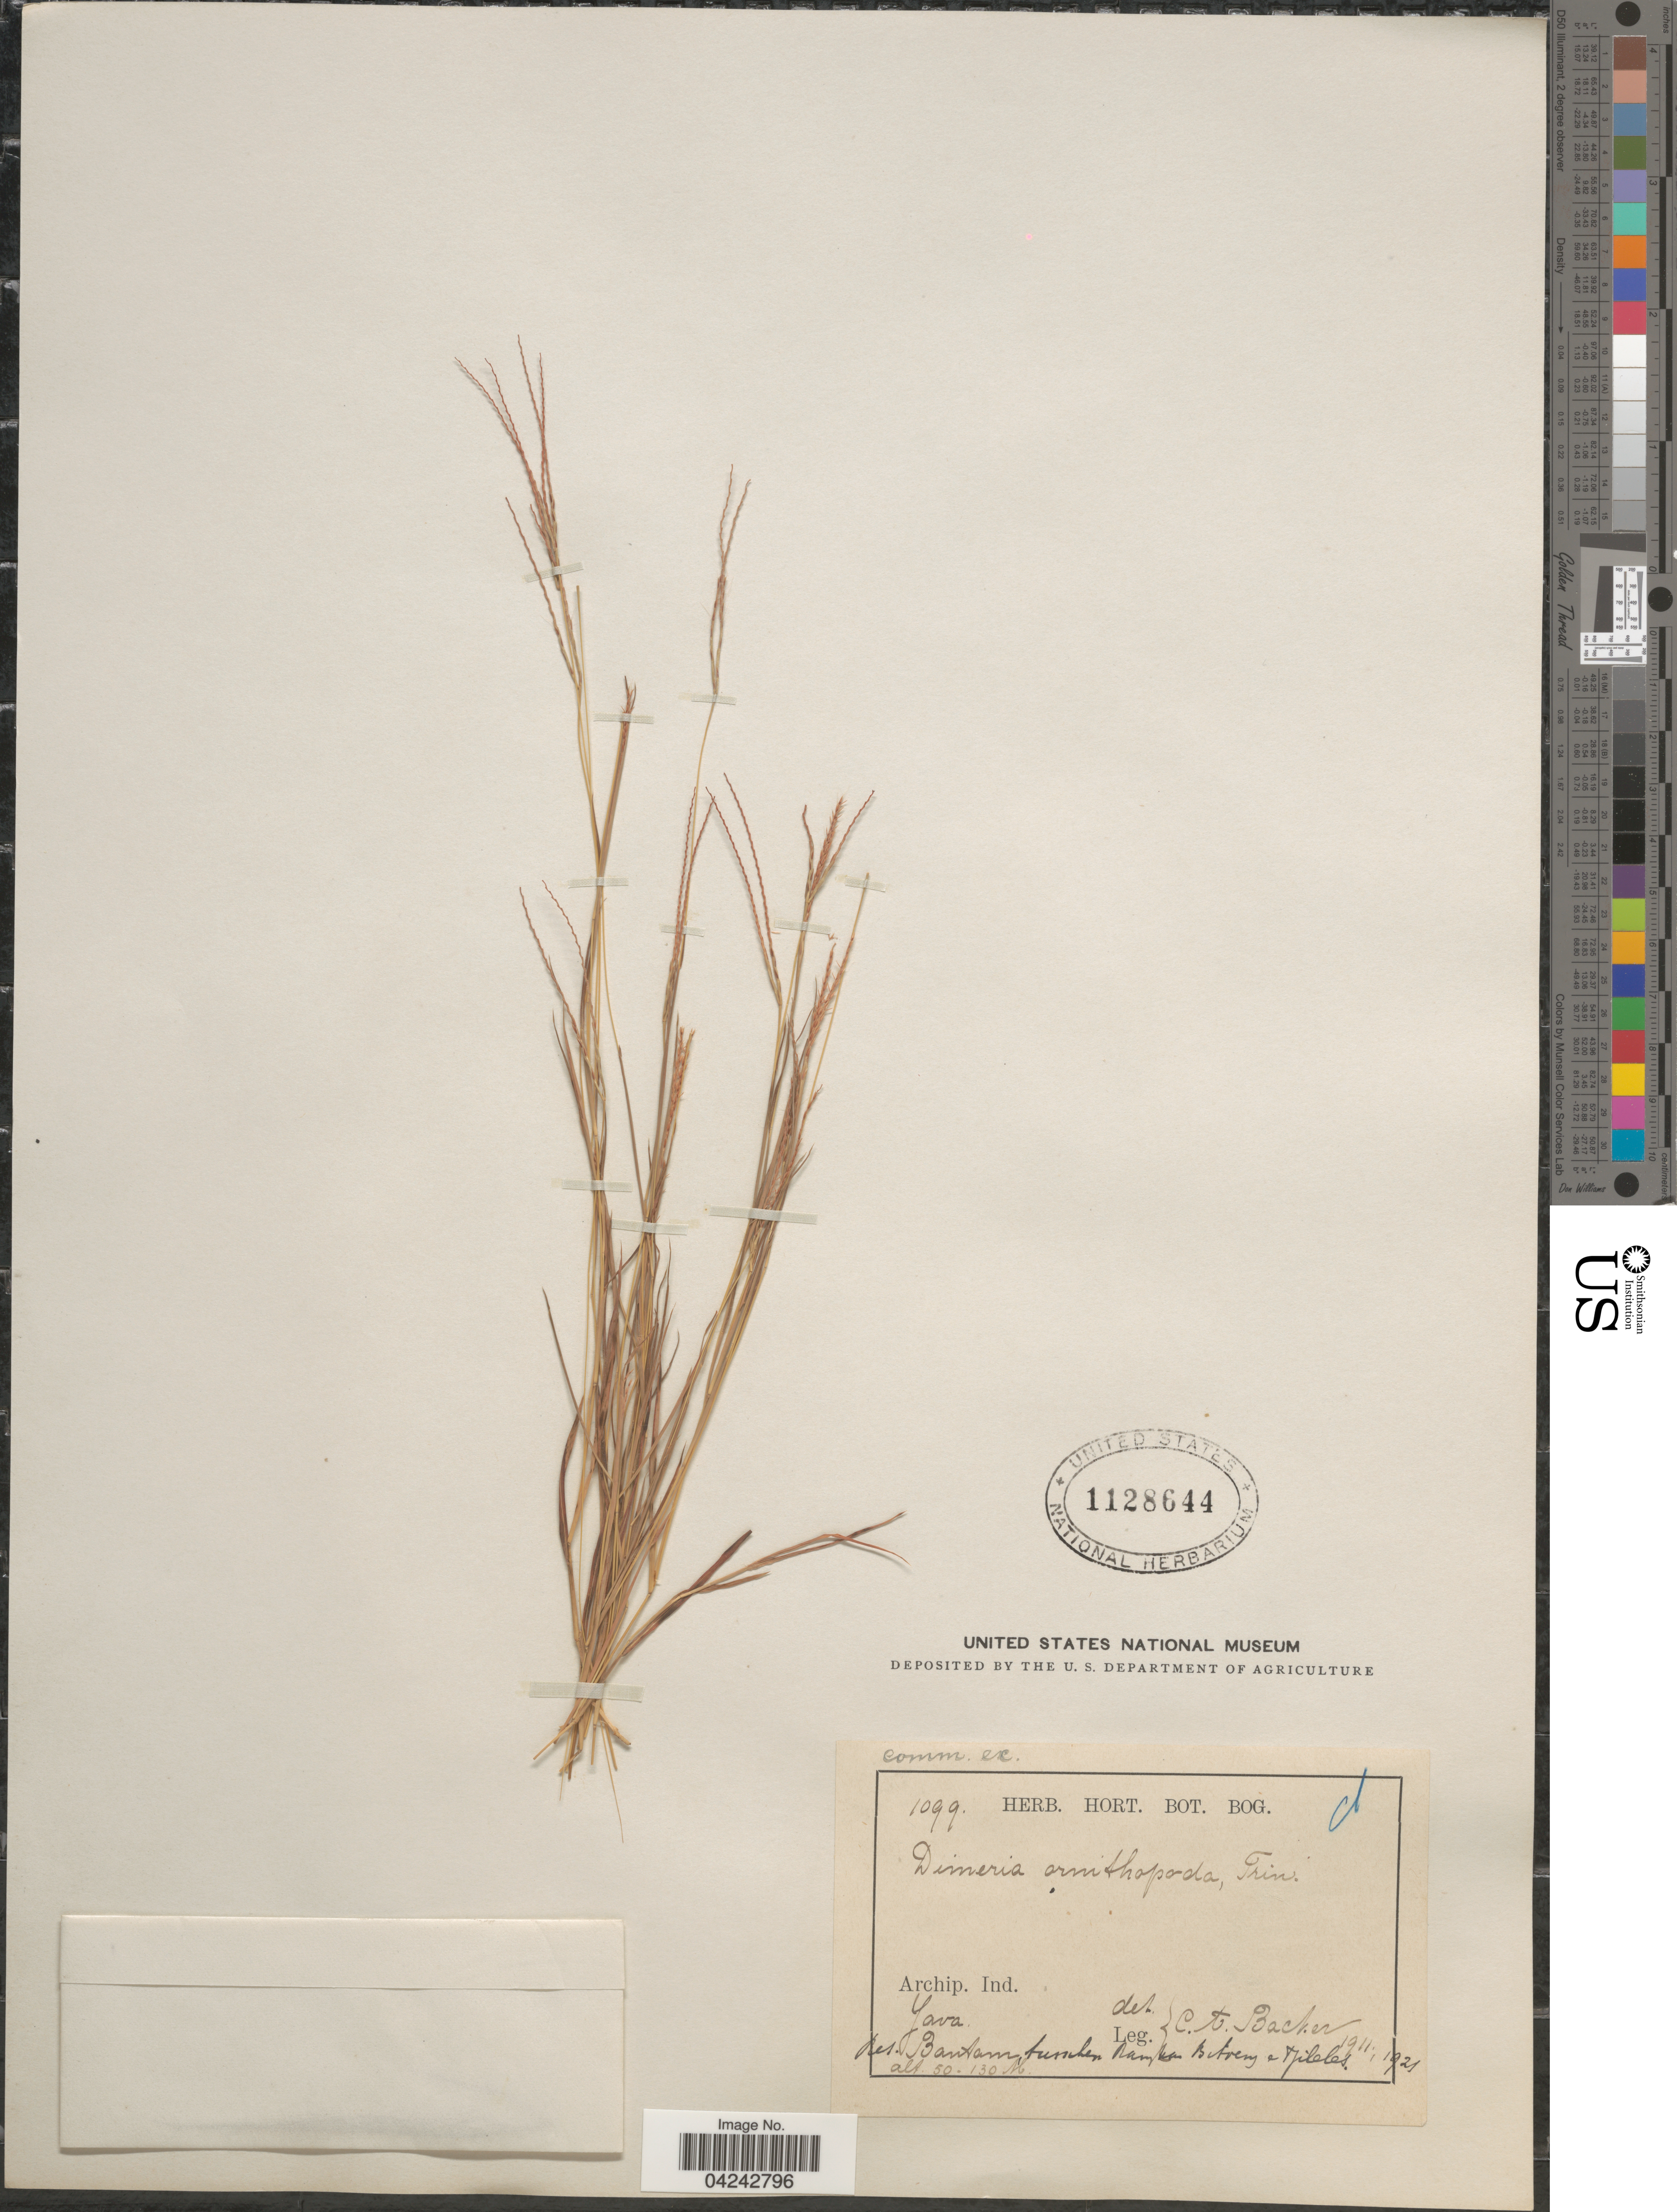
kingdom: Plantae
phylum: Tracheophyta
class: Liliopsida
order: Poales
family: Poaceae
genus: Dimeria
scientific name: Dimeria ornithopoda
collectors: C. A. Backer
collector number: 1099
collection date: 1911/1921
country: Indonesia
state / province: Java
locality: Archip. Ind. Java. Res. Bantan funchen Ramka Bitrey & Tjileles.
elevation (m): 50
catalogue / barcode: US 1128644